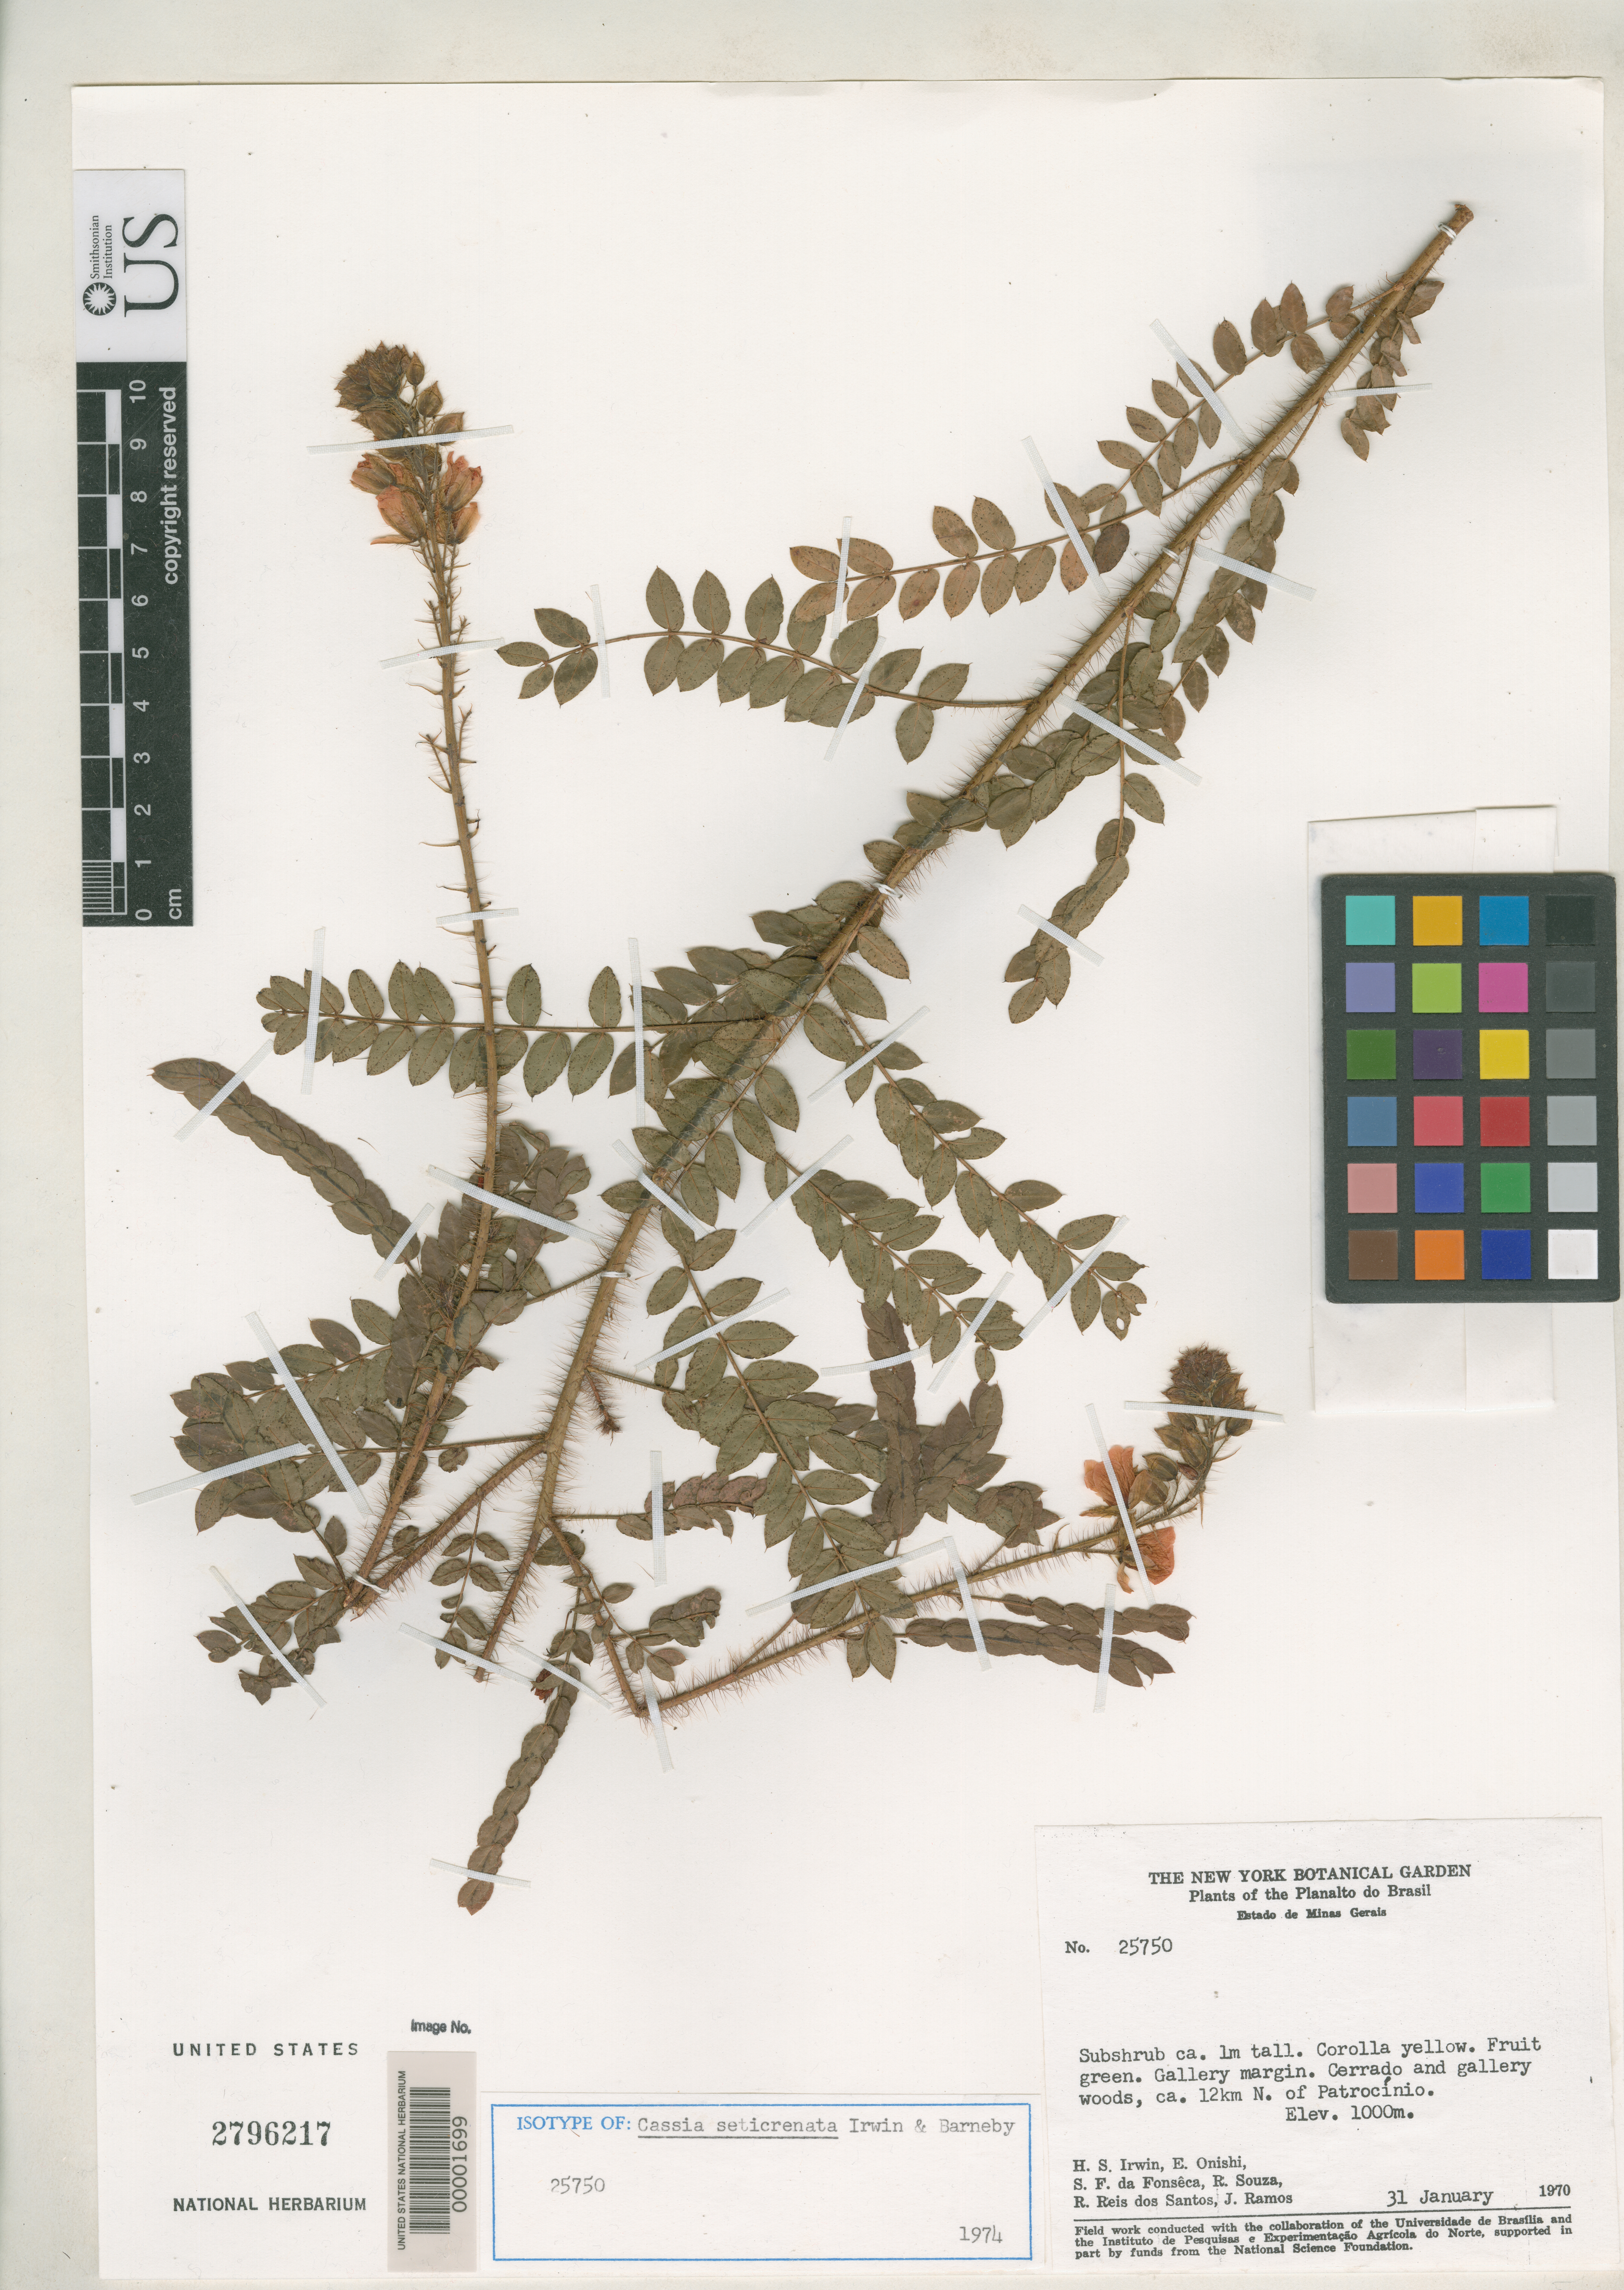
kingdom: Plantae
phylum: Tracheophyta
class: Magnoliopsida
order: Fabales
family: Fabaceae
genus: Cassia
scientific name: Cassia seticrenata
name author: H.S. Irwin & Barneby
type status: Isotype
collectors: H. Irwin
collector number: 25750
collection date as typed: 31 Jan 1970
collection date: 1970-01-31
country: Brazil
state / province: Minas Gerais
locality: North of Patrocinio.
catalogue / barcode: US 2796217